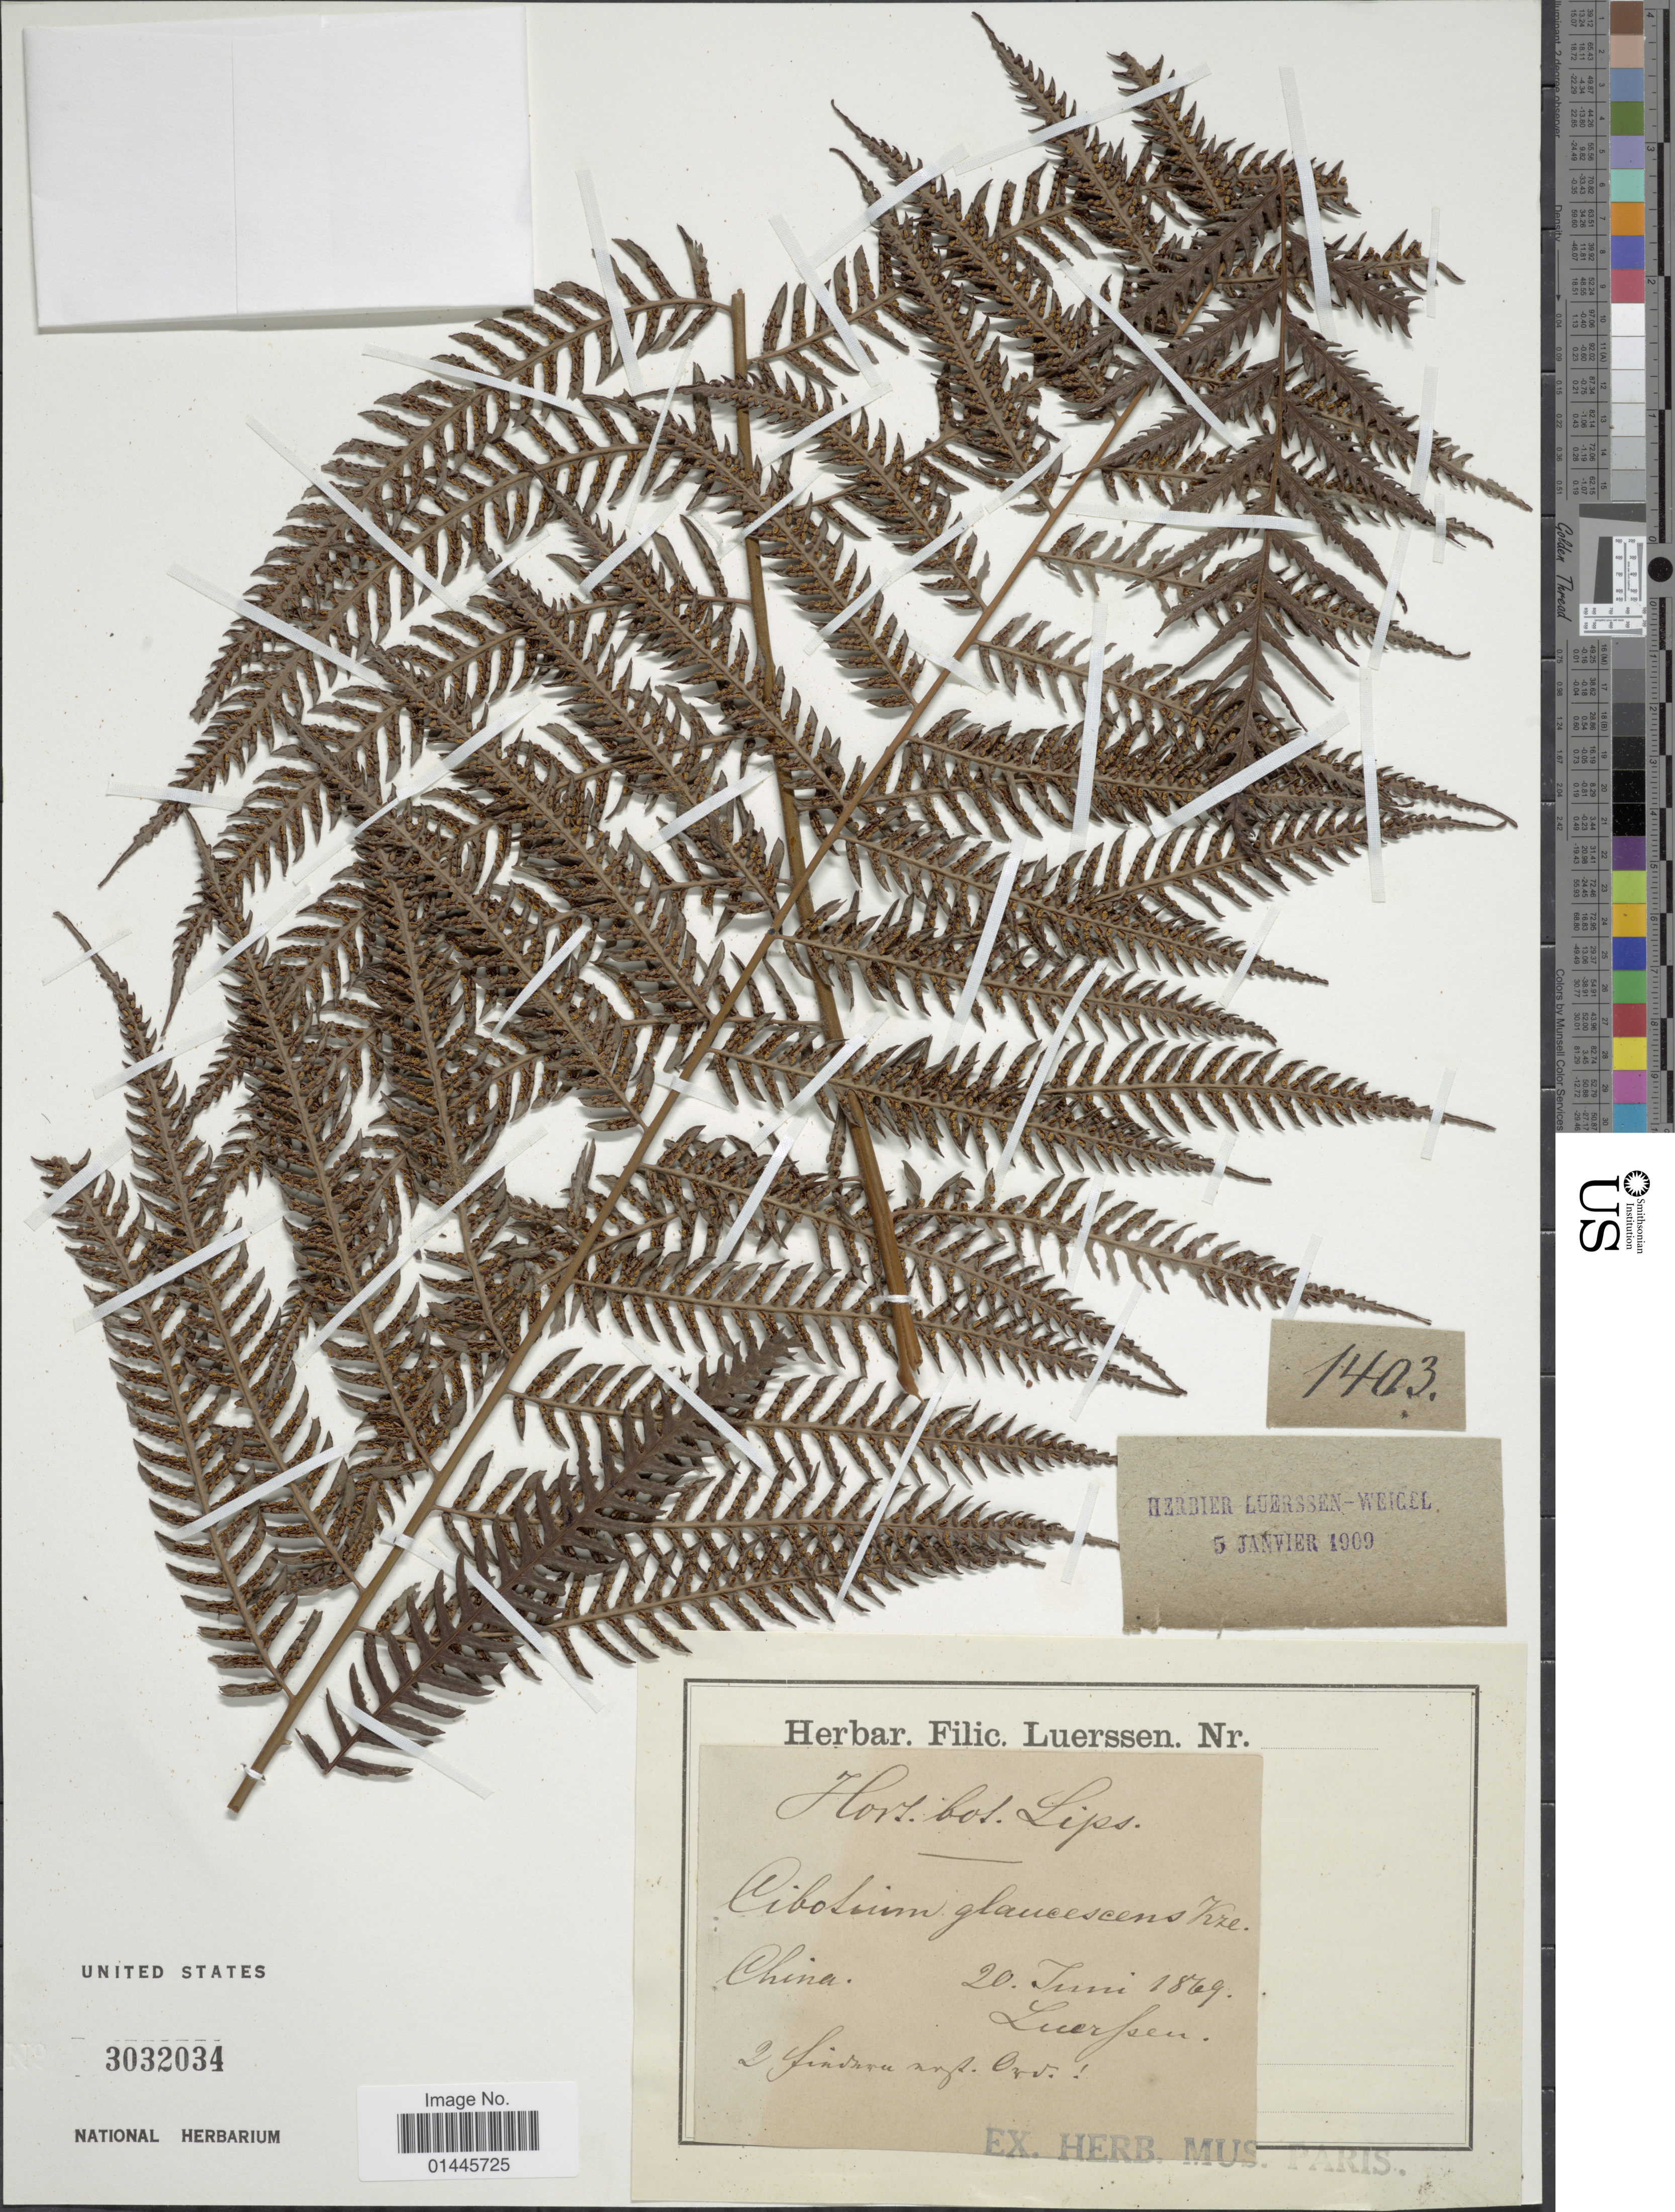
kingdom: Plantae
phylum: Tracheophyta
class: Polypodiopsida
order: Cyatheales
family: Cibotiaceae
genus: Cibotium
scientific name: Cibotium glaucum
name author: (Sm.) Hook. & Arn.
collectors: Luerssen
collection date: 1869-06-20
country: China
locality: Hort. bot. Lips. [unsure placement]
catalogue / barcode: US 3032034